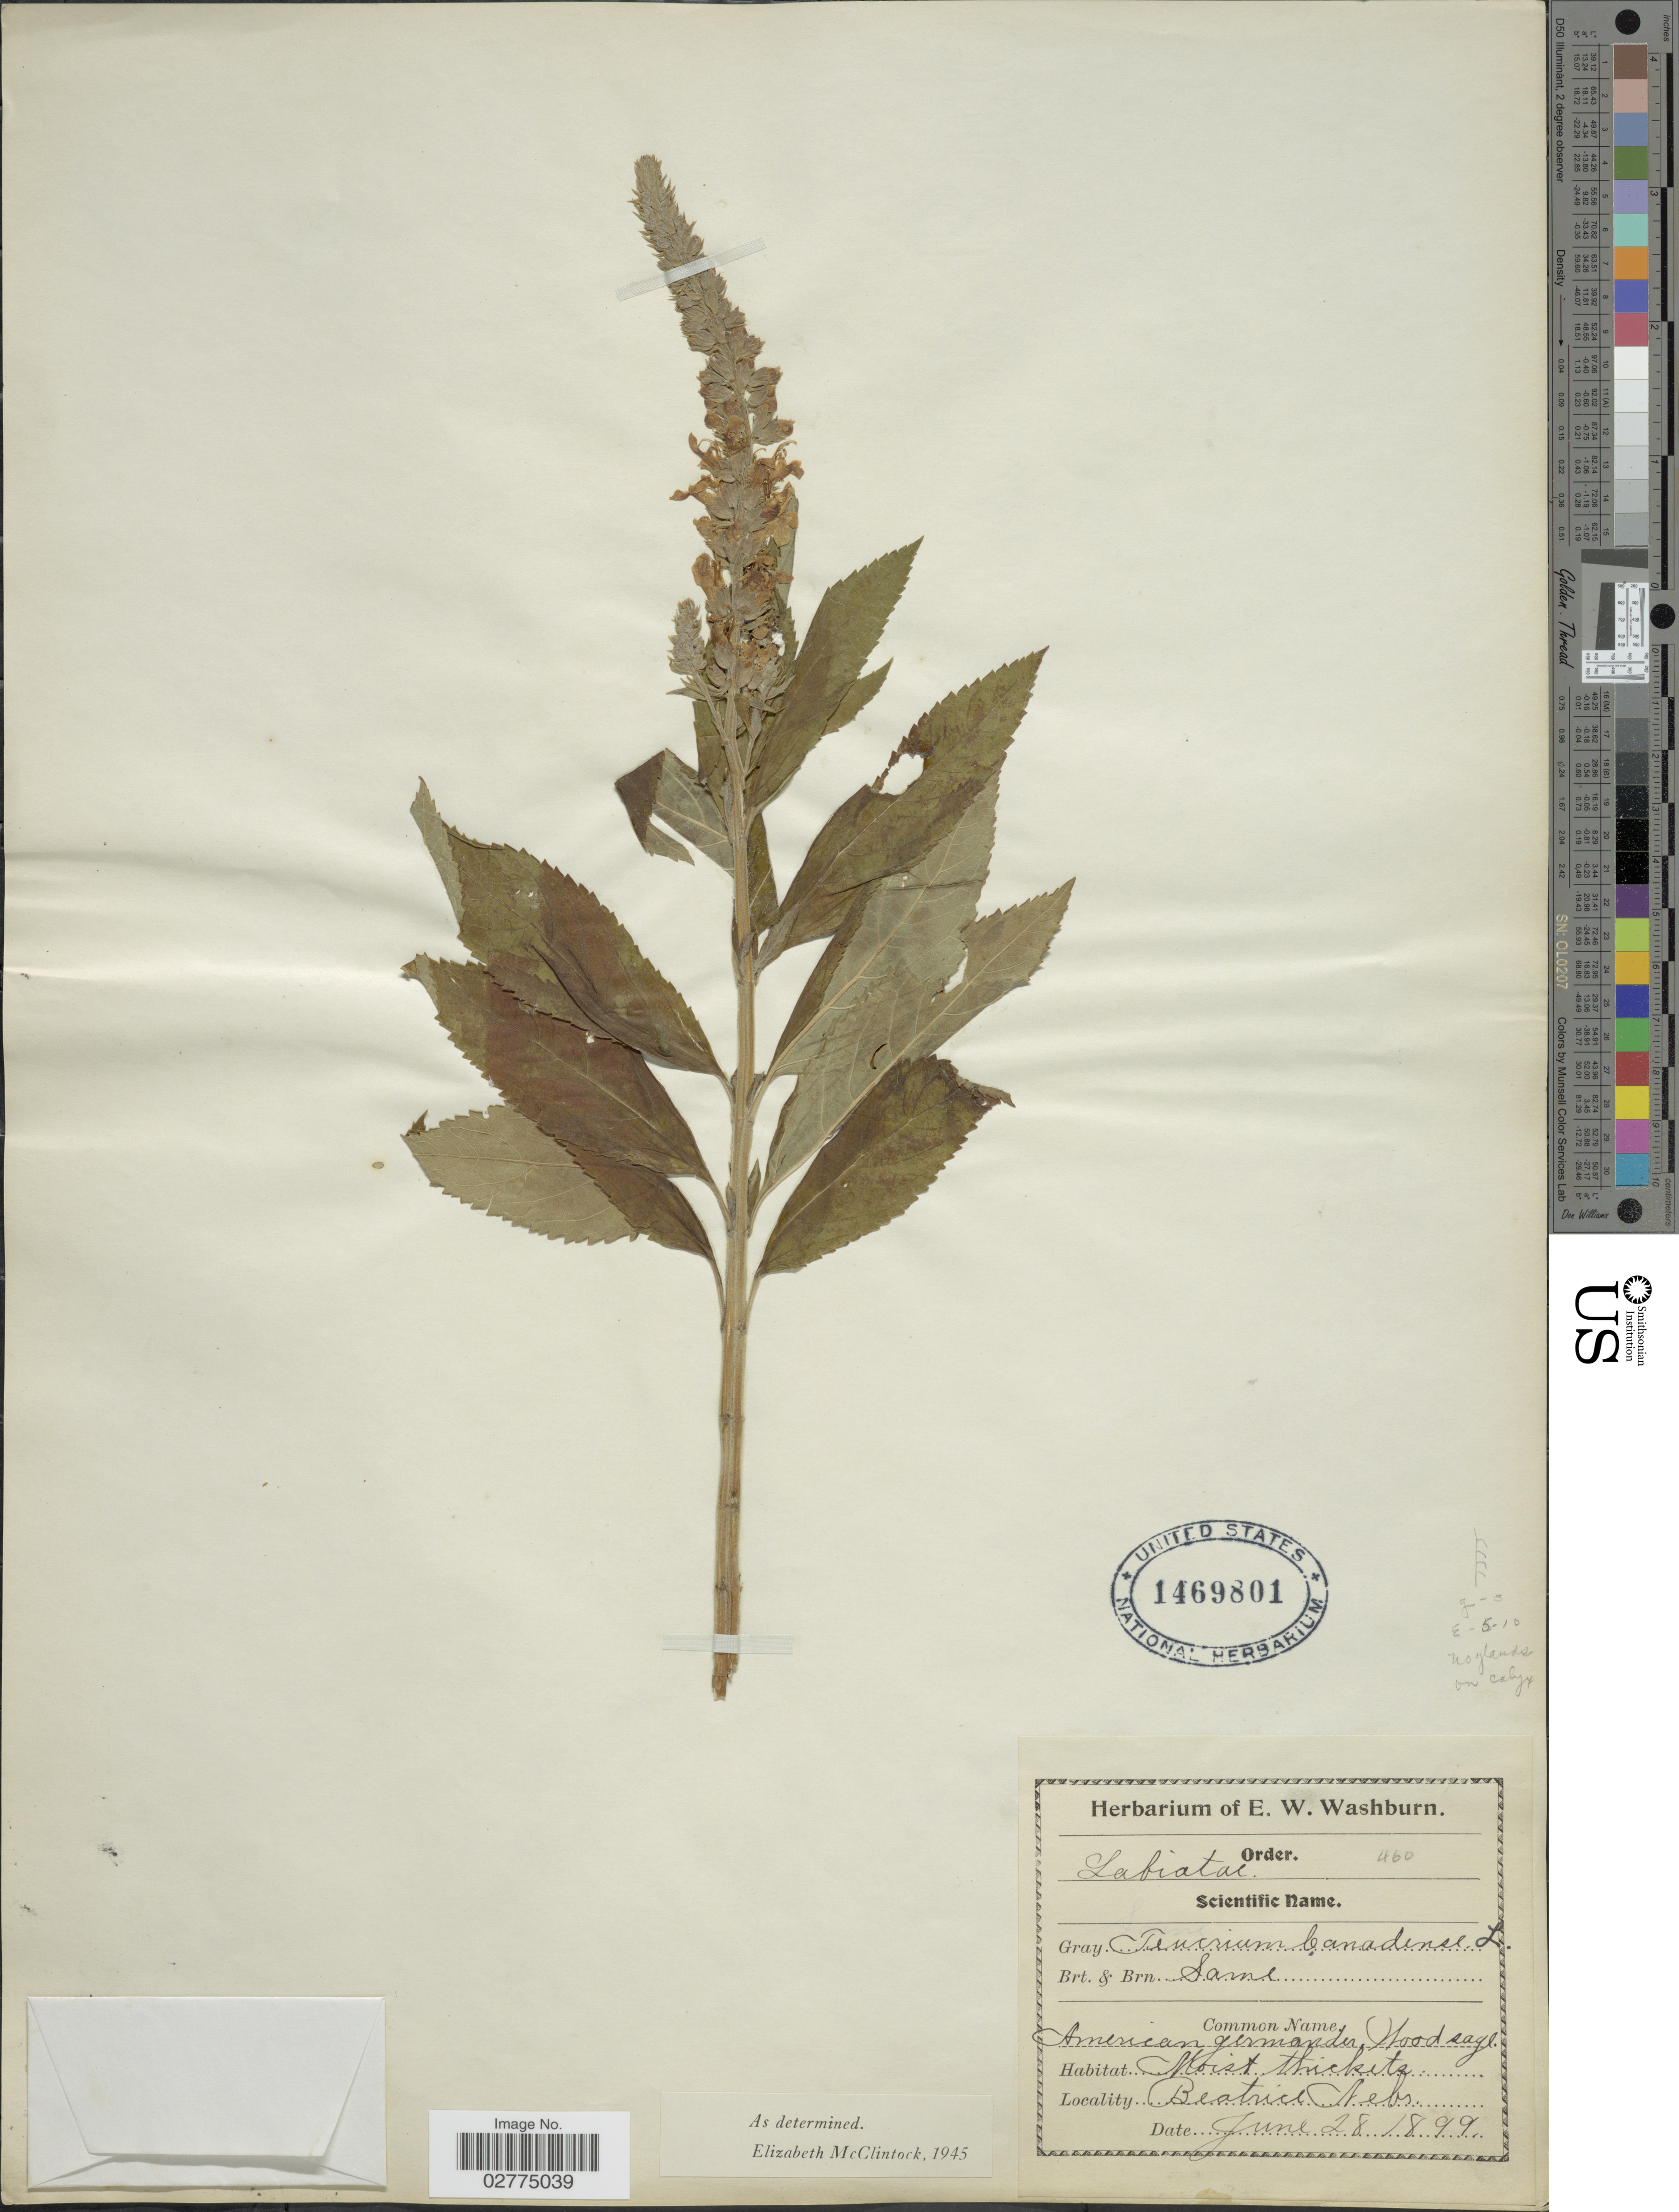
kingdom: Plantae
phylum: Tracheophyta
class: Magnoliopsida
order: Lamiales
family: Lamiaceae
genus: Teucrium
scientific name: Teucrium canadense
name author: L.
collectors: ex herb. E. W. Washburn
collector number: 460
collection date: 1899-06-28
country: United States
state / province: Nebraska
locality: Beatrice.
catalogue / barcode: US 1469801